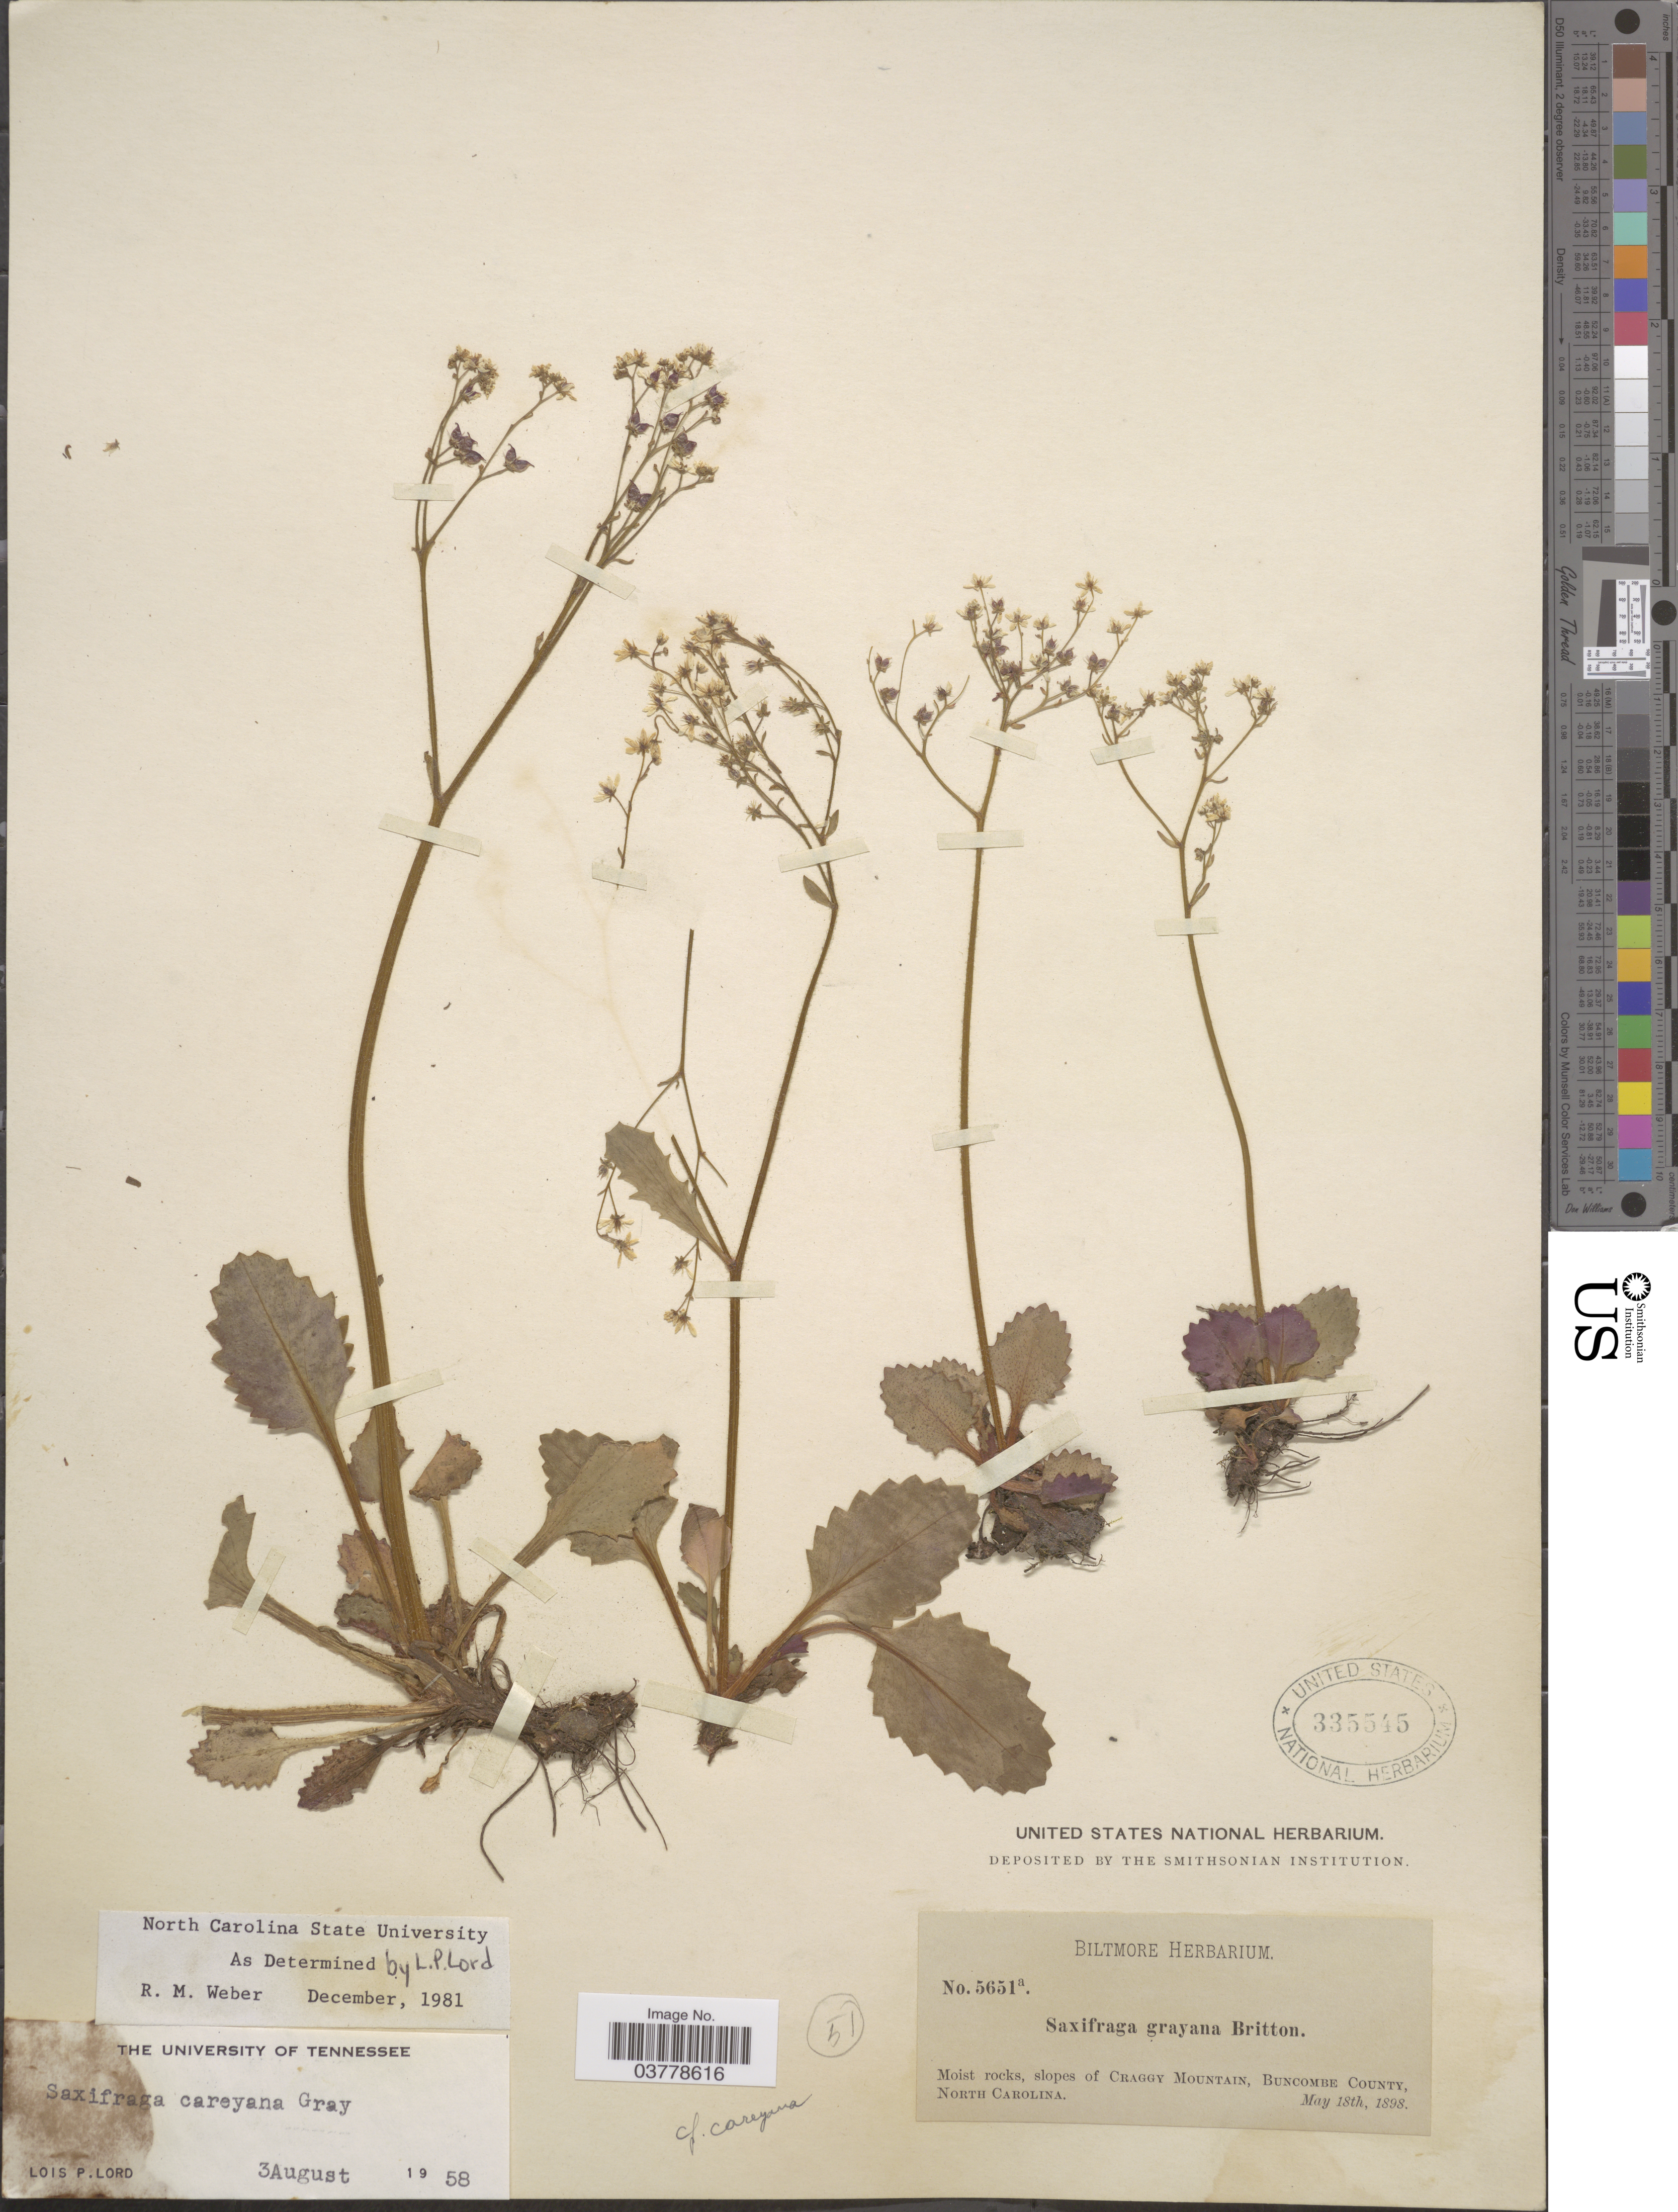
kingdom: Plantae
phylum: Tracheophyta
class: Magnoliopsida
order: Saxifragales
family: Saxifragaceae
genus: Saxifraga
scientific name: Saxifraga careyana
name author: A. Gray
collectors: ex herb. Biltmore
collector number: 5651a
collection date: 1898-05-18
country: United States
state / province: North Carolina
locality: Slopes of Craggy Mountain, Buncombe County.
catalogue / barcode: US 335545